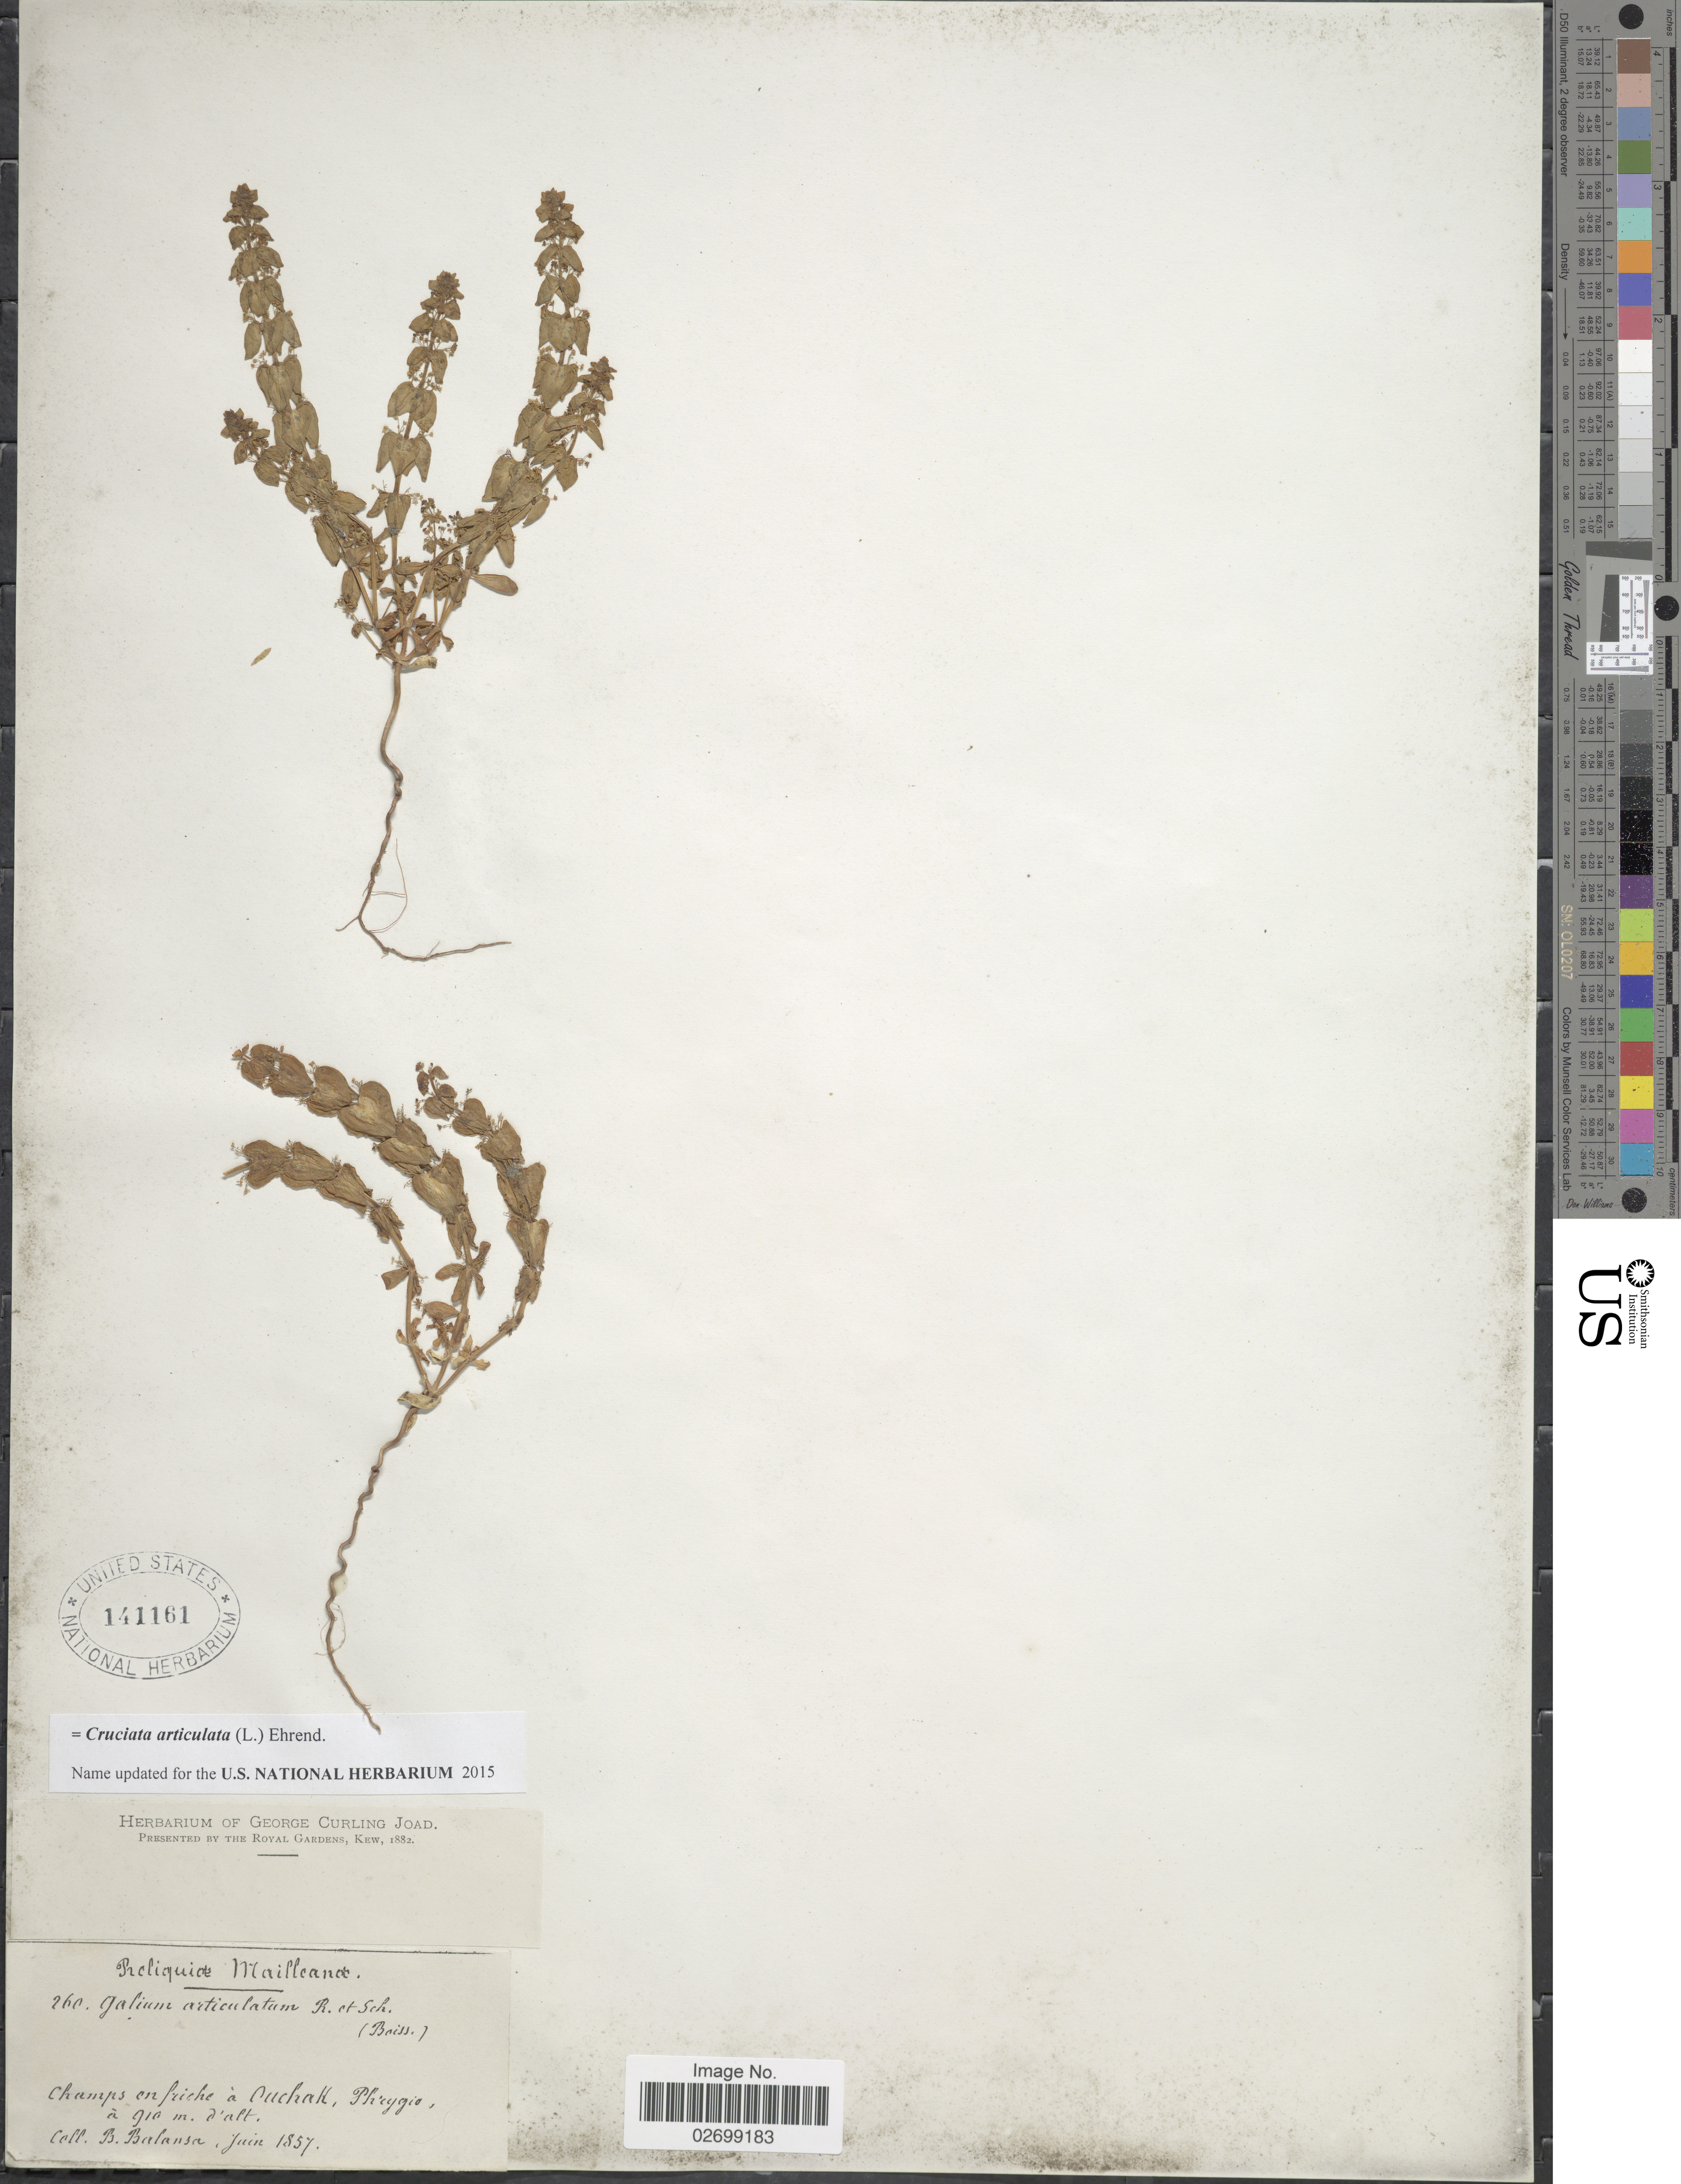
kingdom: Plantae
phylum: Tracheophyta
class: Magnoliopsida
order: Gentianales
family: Rubiaceae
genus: Cruciata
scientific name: Cruciata articulata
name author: (L.) Ehrend.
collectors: B. Balansa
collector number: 260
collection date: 1857-06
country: Turkey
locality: Champs en friche a Cuchak, Phrygia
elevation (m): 910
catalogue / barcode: US 141161